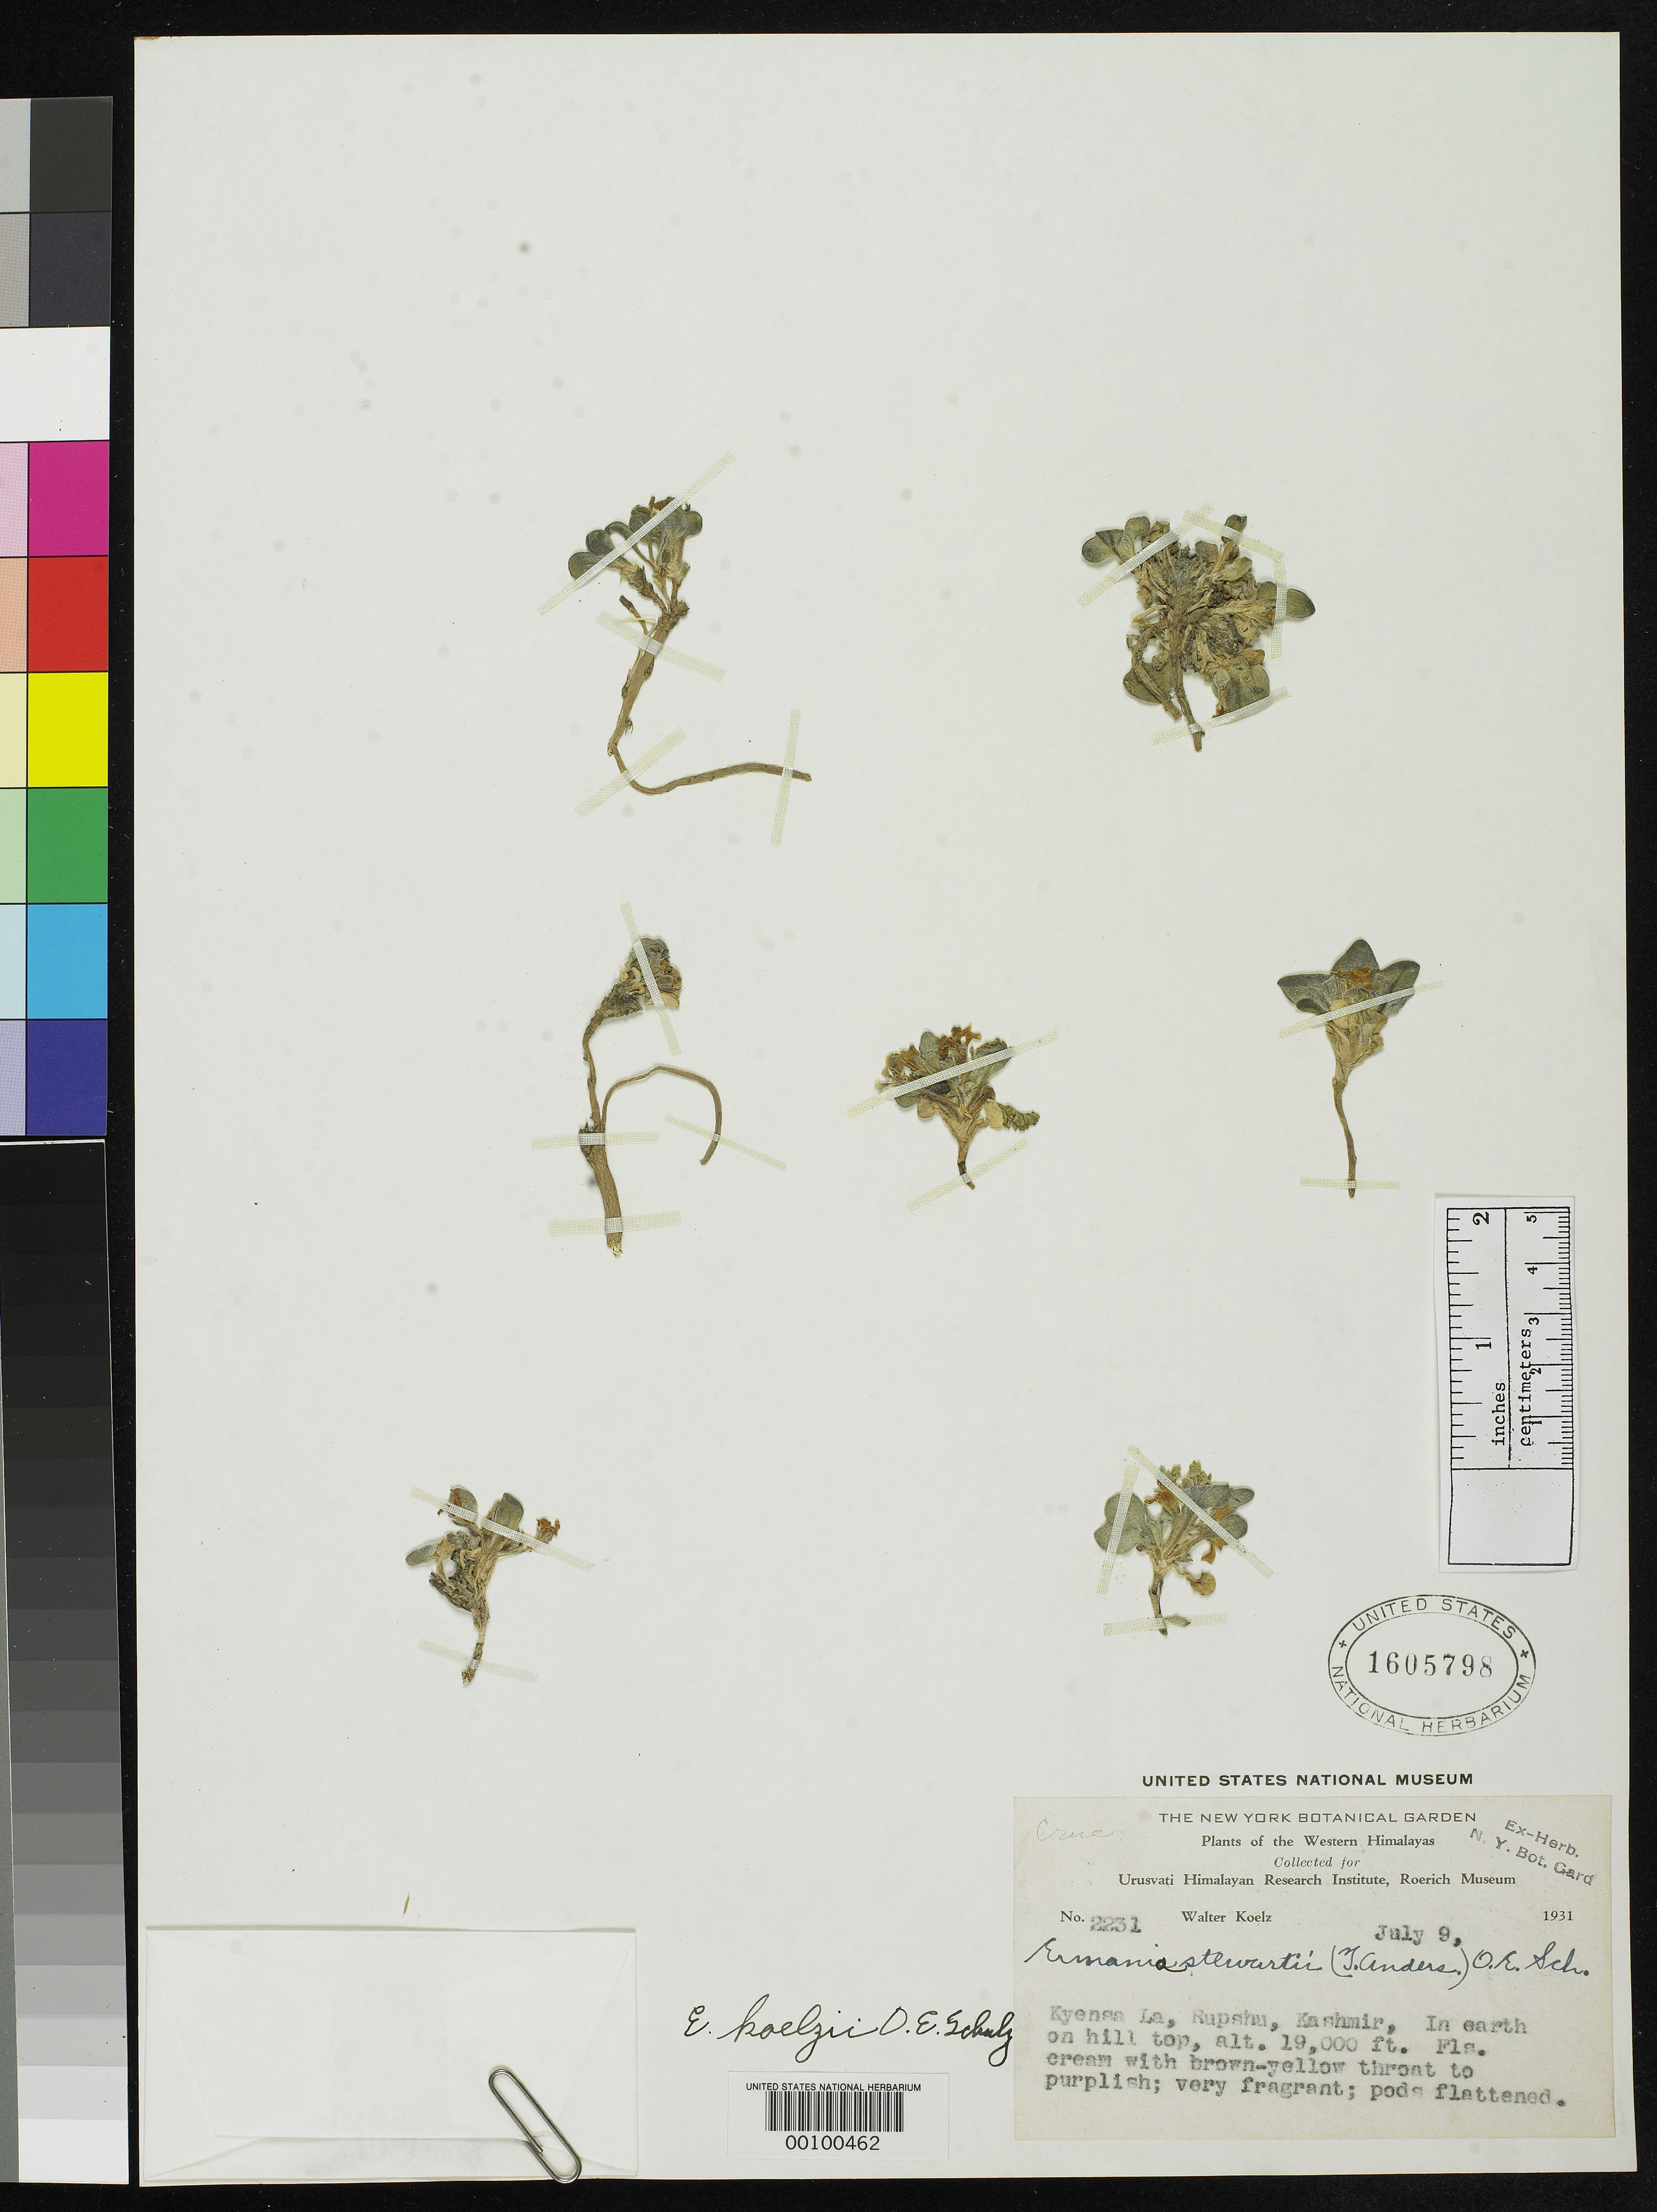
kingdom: Plantae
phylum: Tracheophyta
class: Magnoliopsida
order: Brassicales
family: Brassicaceae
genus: Ermania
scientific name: Ermania koelzii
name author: O.E. Schulz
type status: Isotype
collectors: W. N. Koelz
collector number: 2231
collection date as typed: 09 Jul 1931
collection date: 1931-07-09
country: India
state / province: Jammu And Kashmir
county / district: Kashmir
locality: Rupshu, Kyensala.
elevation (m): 5791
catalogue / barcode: US 1605798